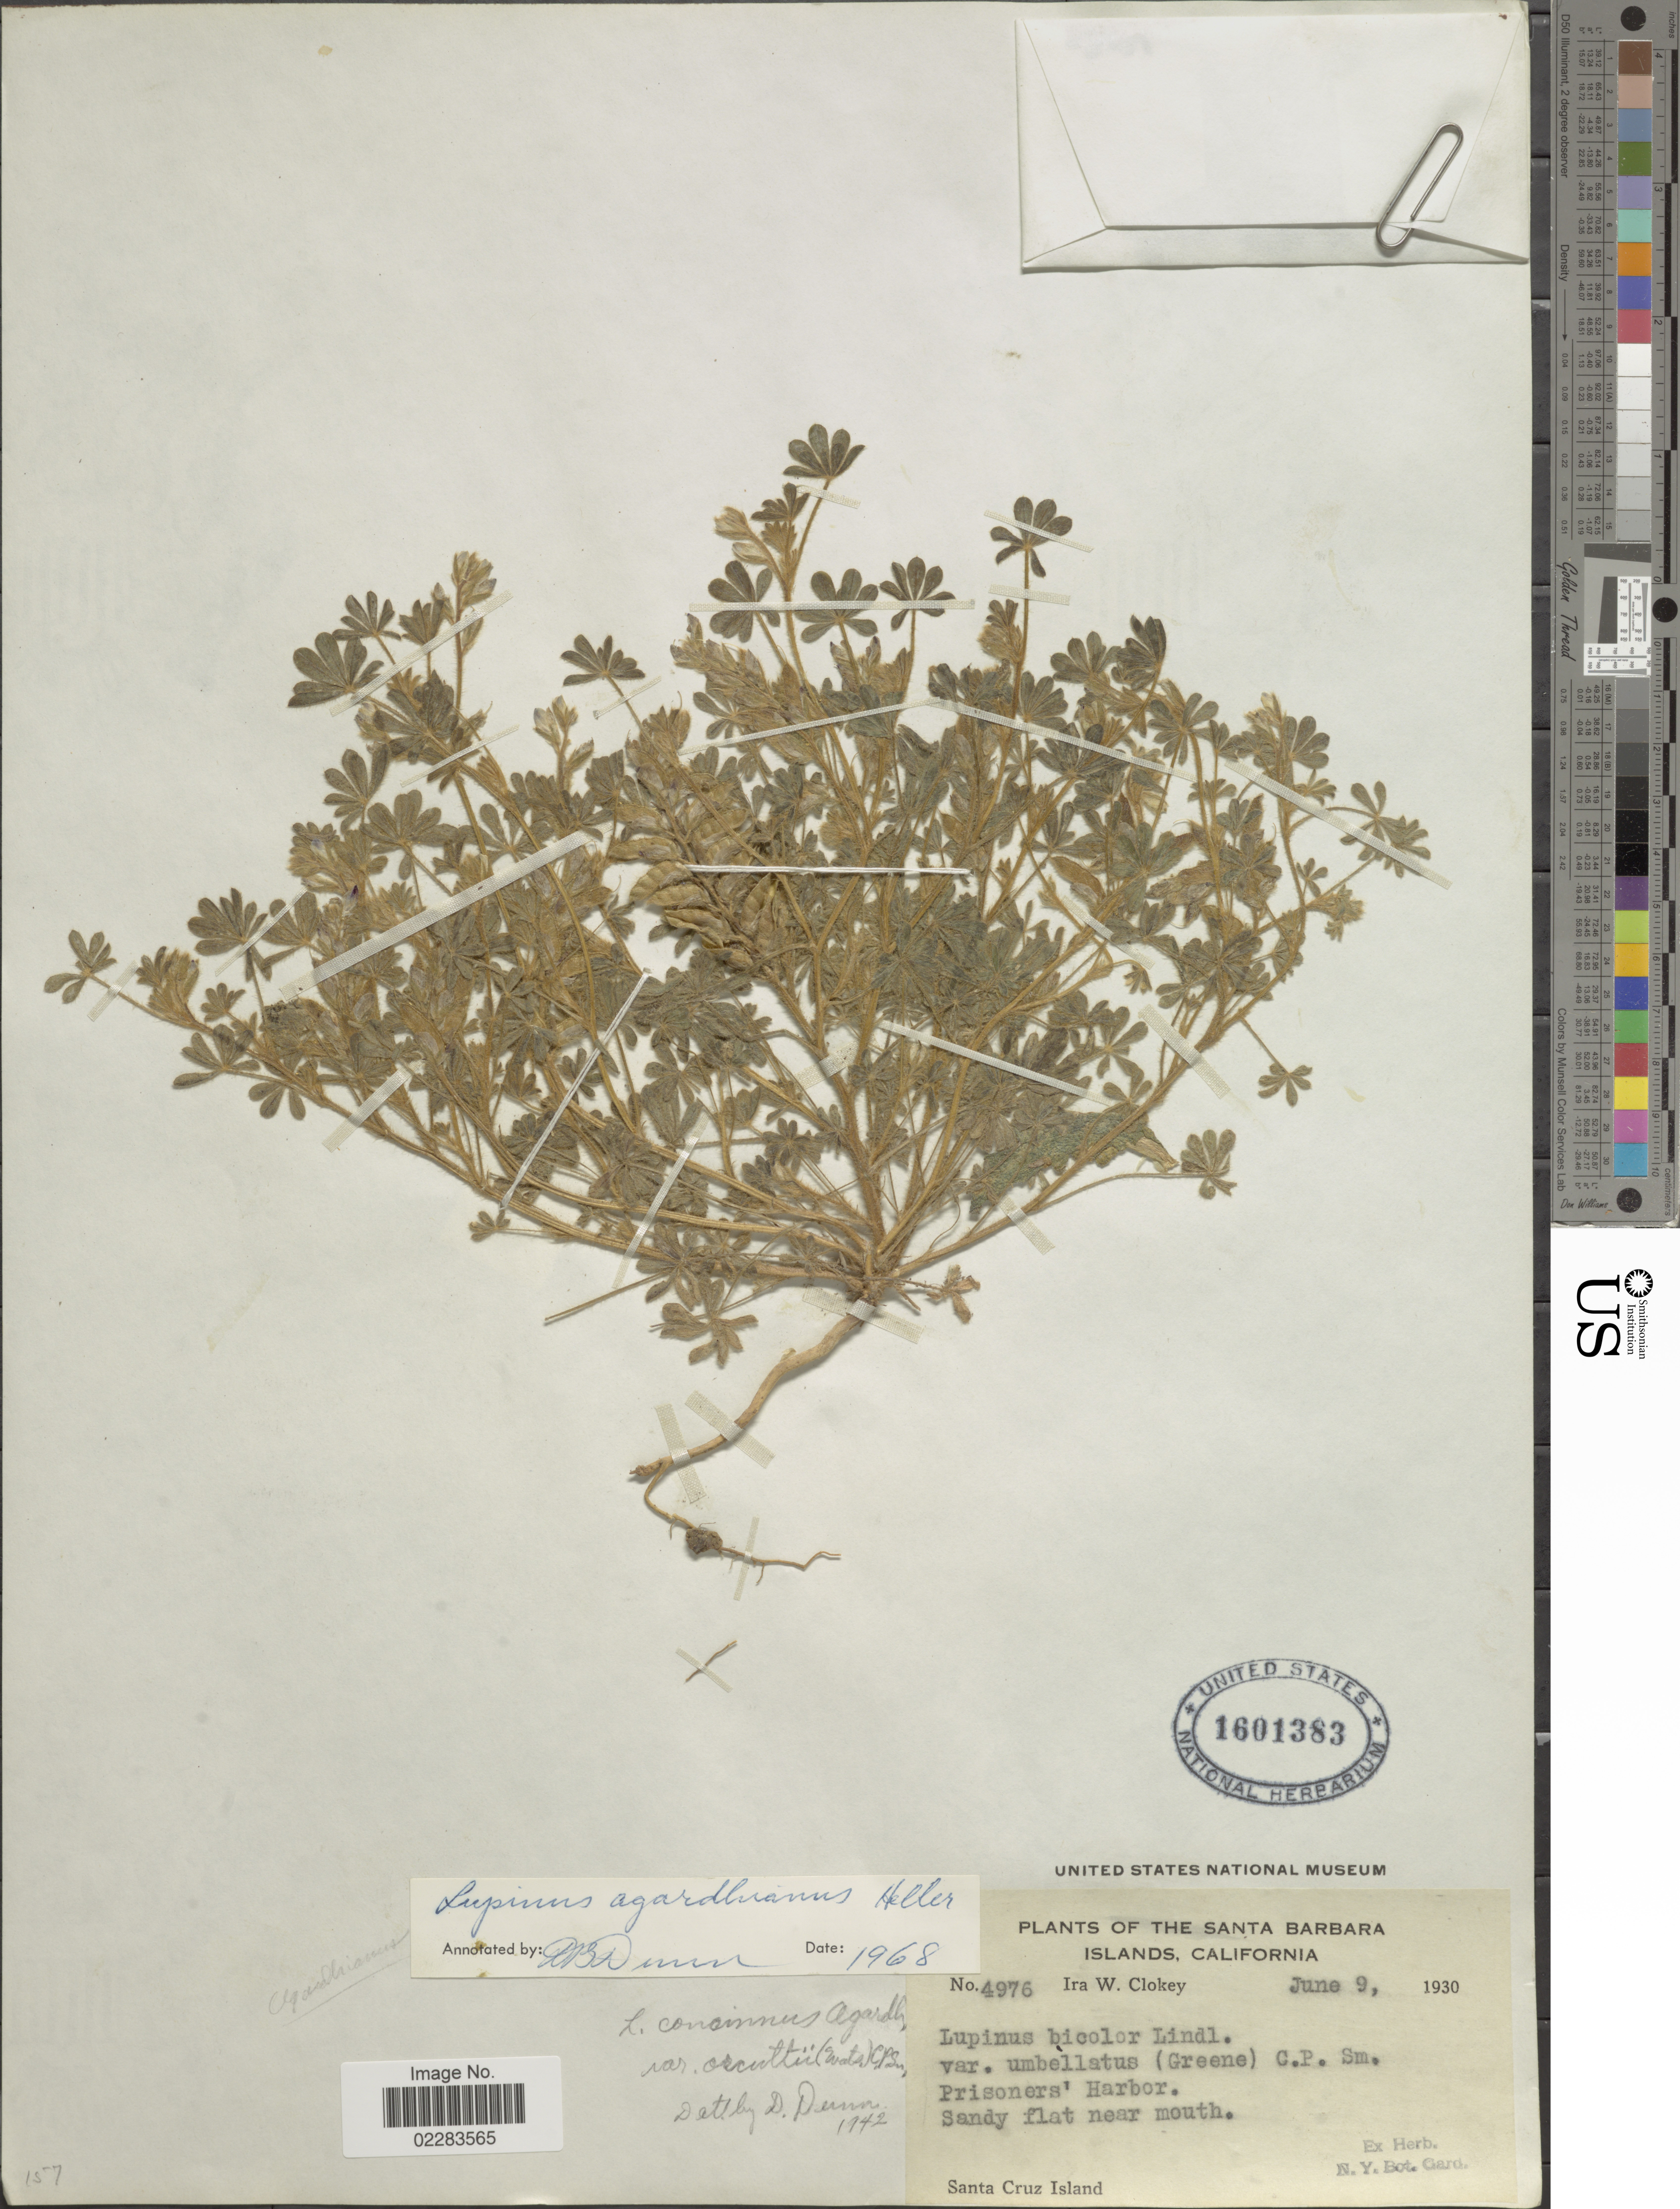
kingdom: Plantae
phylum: Tracheophyta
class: Magnoliopsida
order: Fabales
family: Fabaceae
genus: Lupinus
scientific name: Lupinus agardhianus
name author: A. Heller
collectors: I. W. Clokey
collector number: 4976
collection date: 1930-06-09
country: United States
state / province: California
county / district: Santa Barbara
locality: Santa Barbara Islands. Prisoner' Harbor. Sandy Flat near Mouth. Santa Cruz Island.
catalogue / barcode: US 1601383